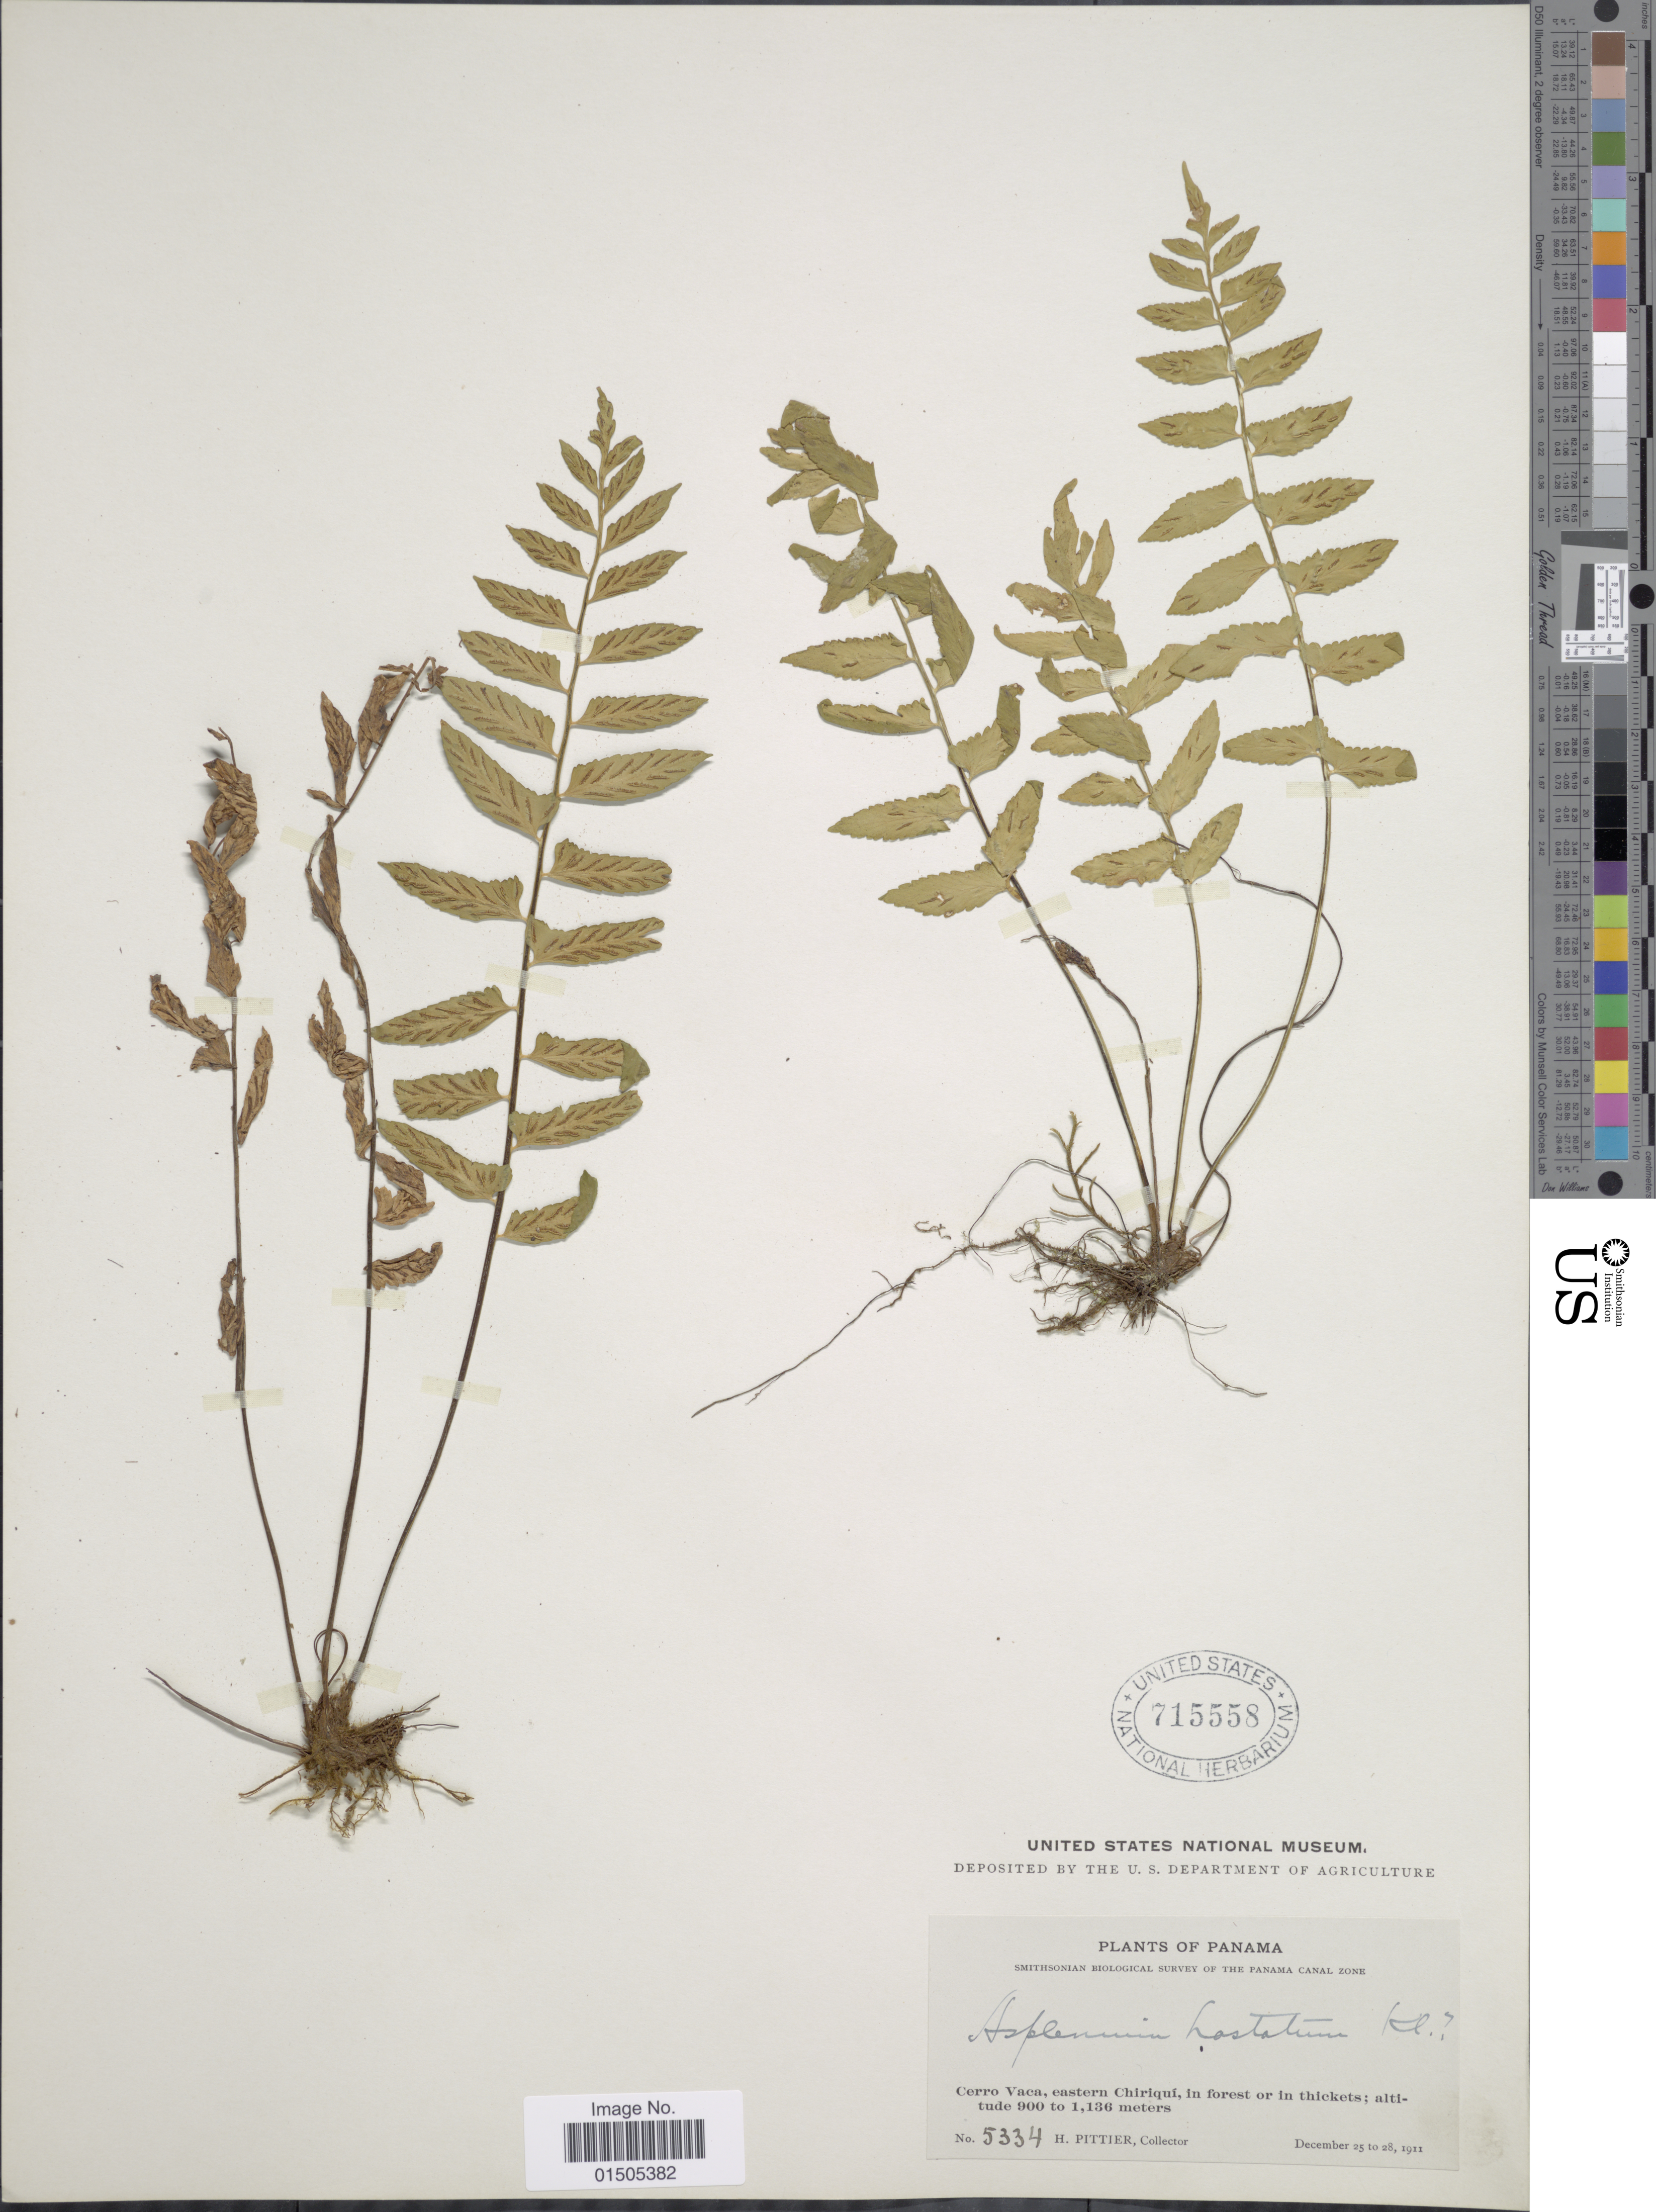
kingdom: Plantae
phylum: Tracheophyta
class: Polypodiopsida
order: Polypodiales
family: Aspleniaceae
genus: Asplenium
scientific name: Asplenium auriculatum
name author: Sw.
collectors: H. F. Pittier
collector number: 5334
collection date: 1911-12-25/1911-12-28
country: Panama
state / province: Chiriqui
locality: Panama. Cerro Vaca, eastern Chiriquí.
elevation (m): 900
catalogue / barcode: US 715558